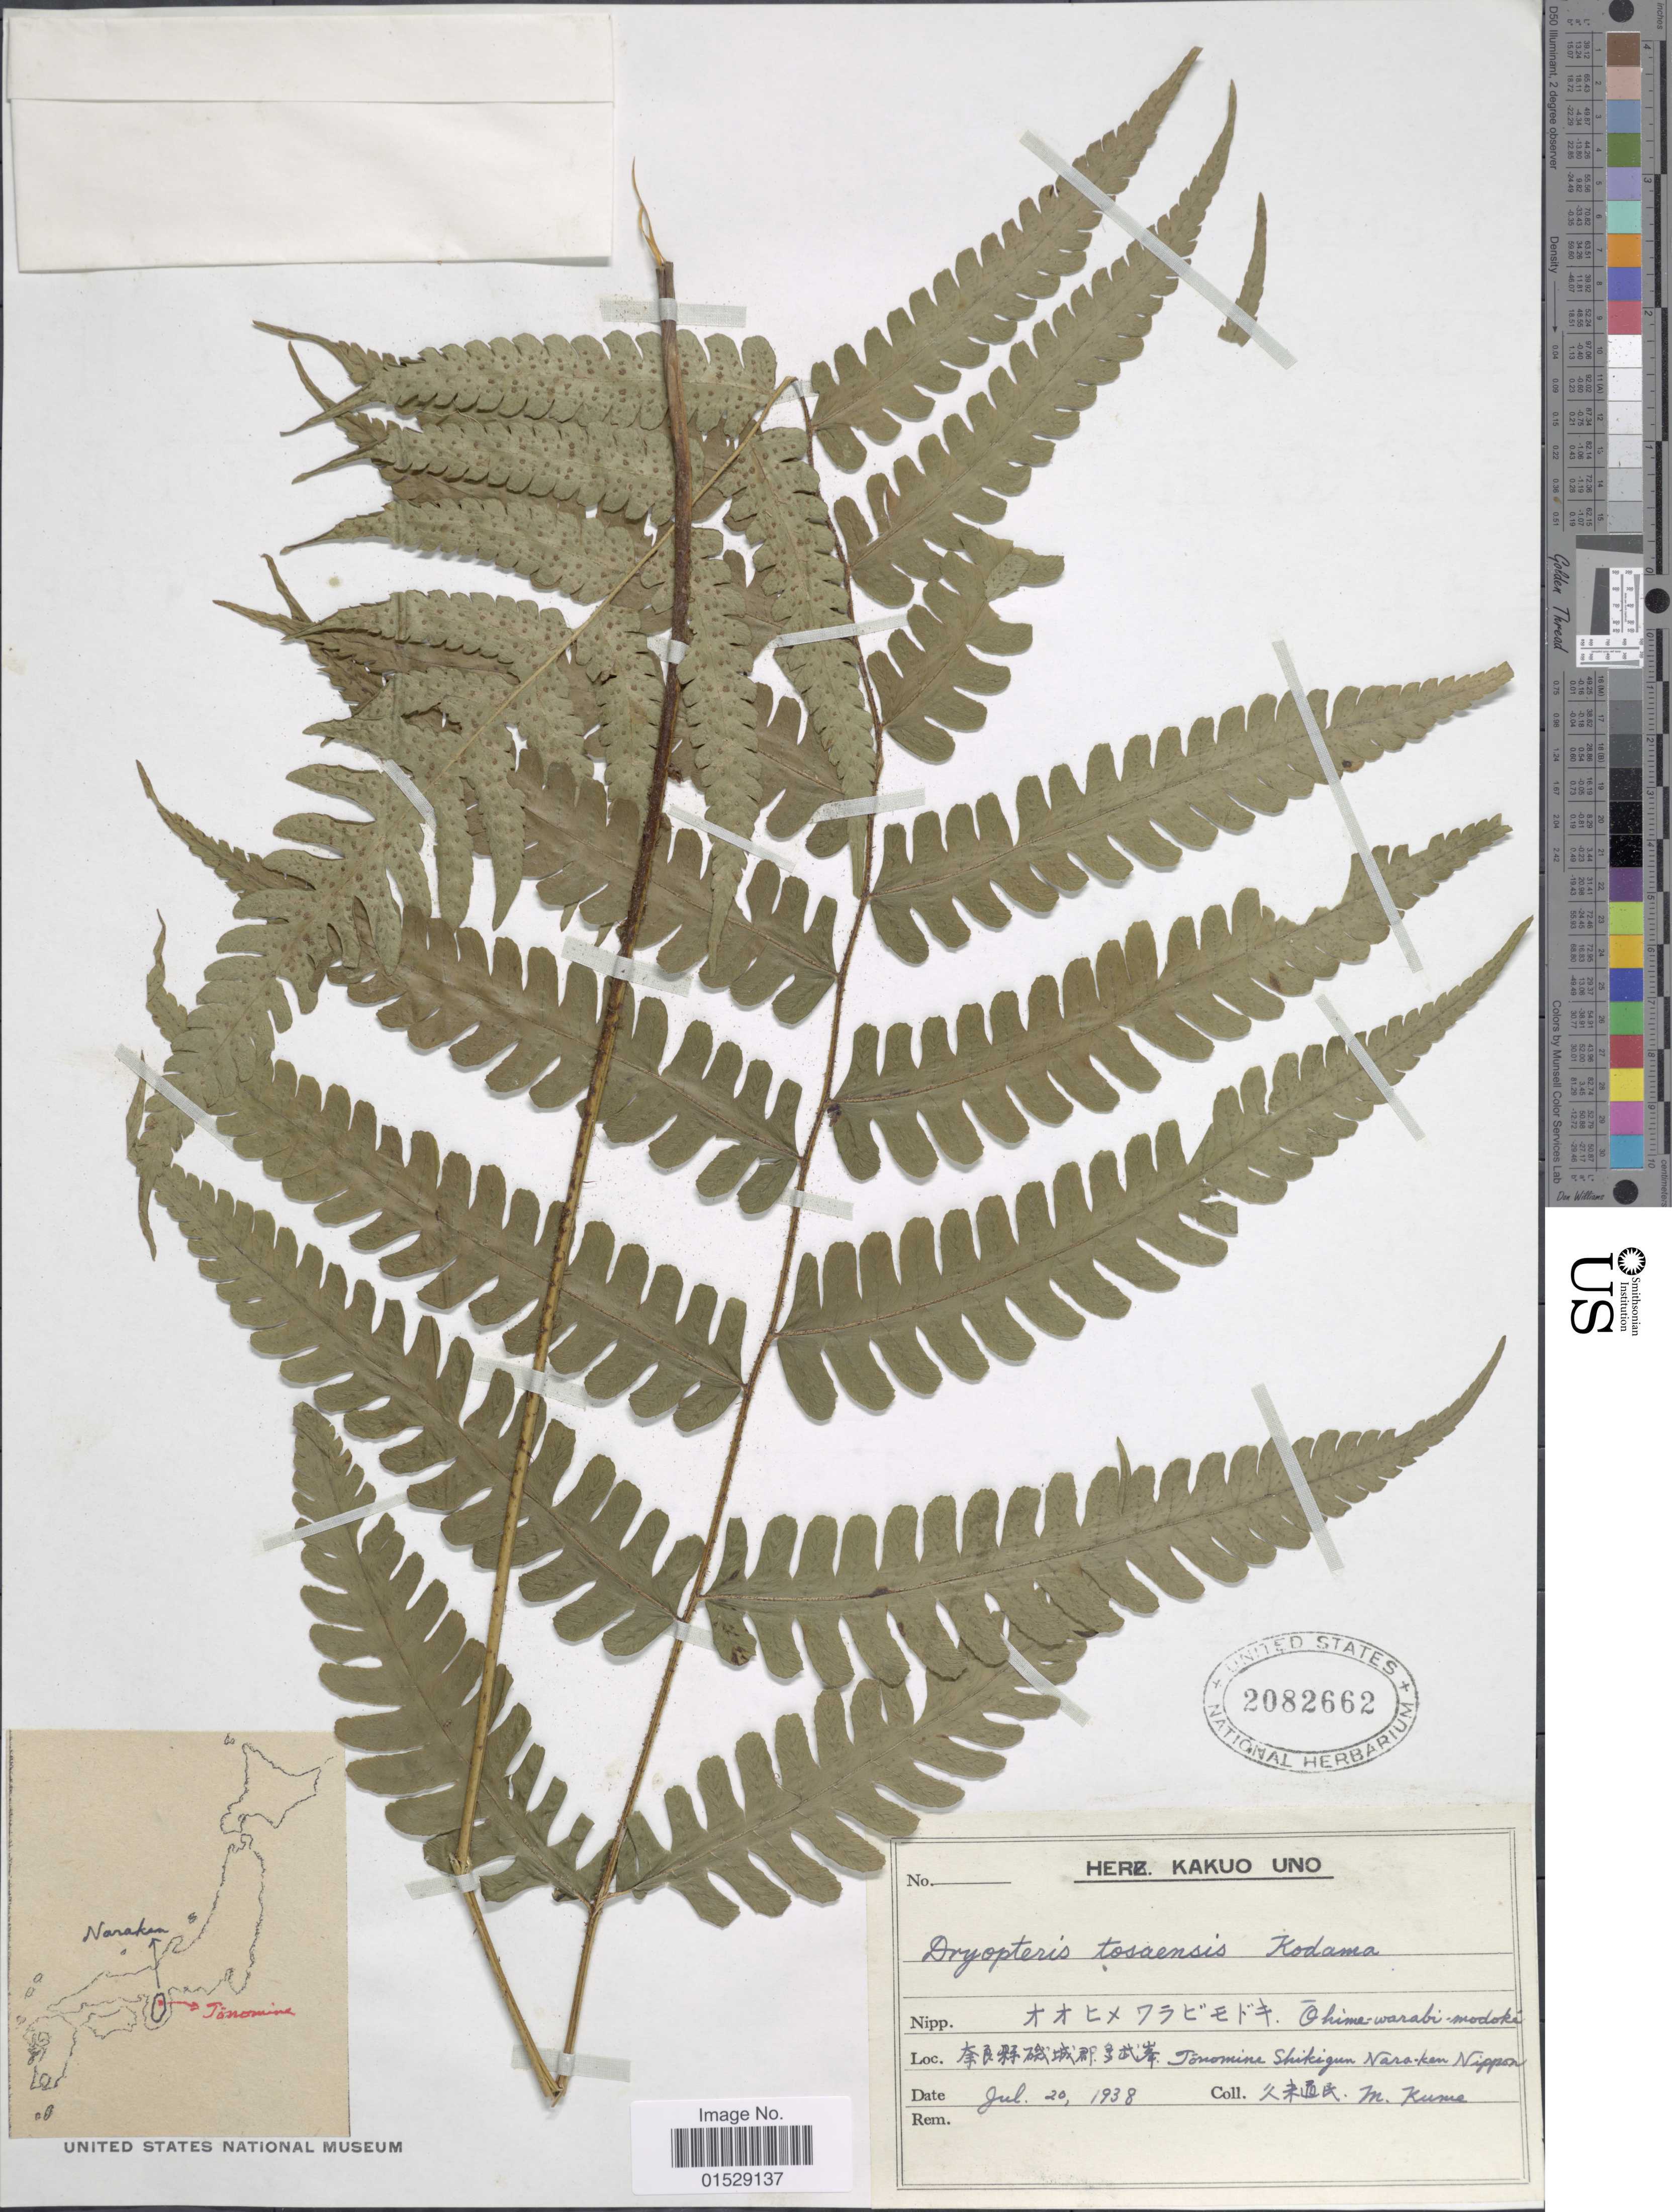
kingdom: Plantae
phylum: Tracheophyta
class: Polypodiopsida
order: Polypodiales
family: Athyriaceae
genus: Deparia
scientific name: Deparia unifurcata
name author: (Baker) M. Kato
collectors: M. Kume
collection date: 1938-07-20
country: Japan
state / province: Nara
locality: Tonomine, Shiki-gun, Nara-ken, Nippon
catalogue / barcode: US 2082662